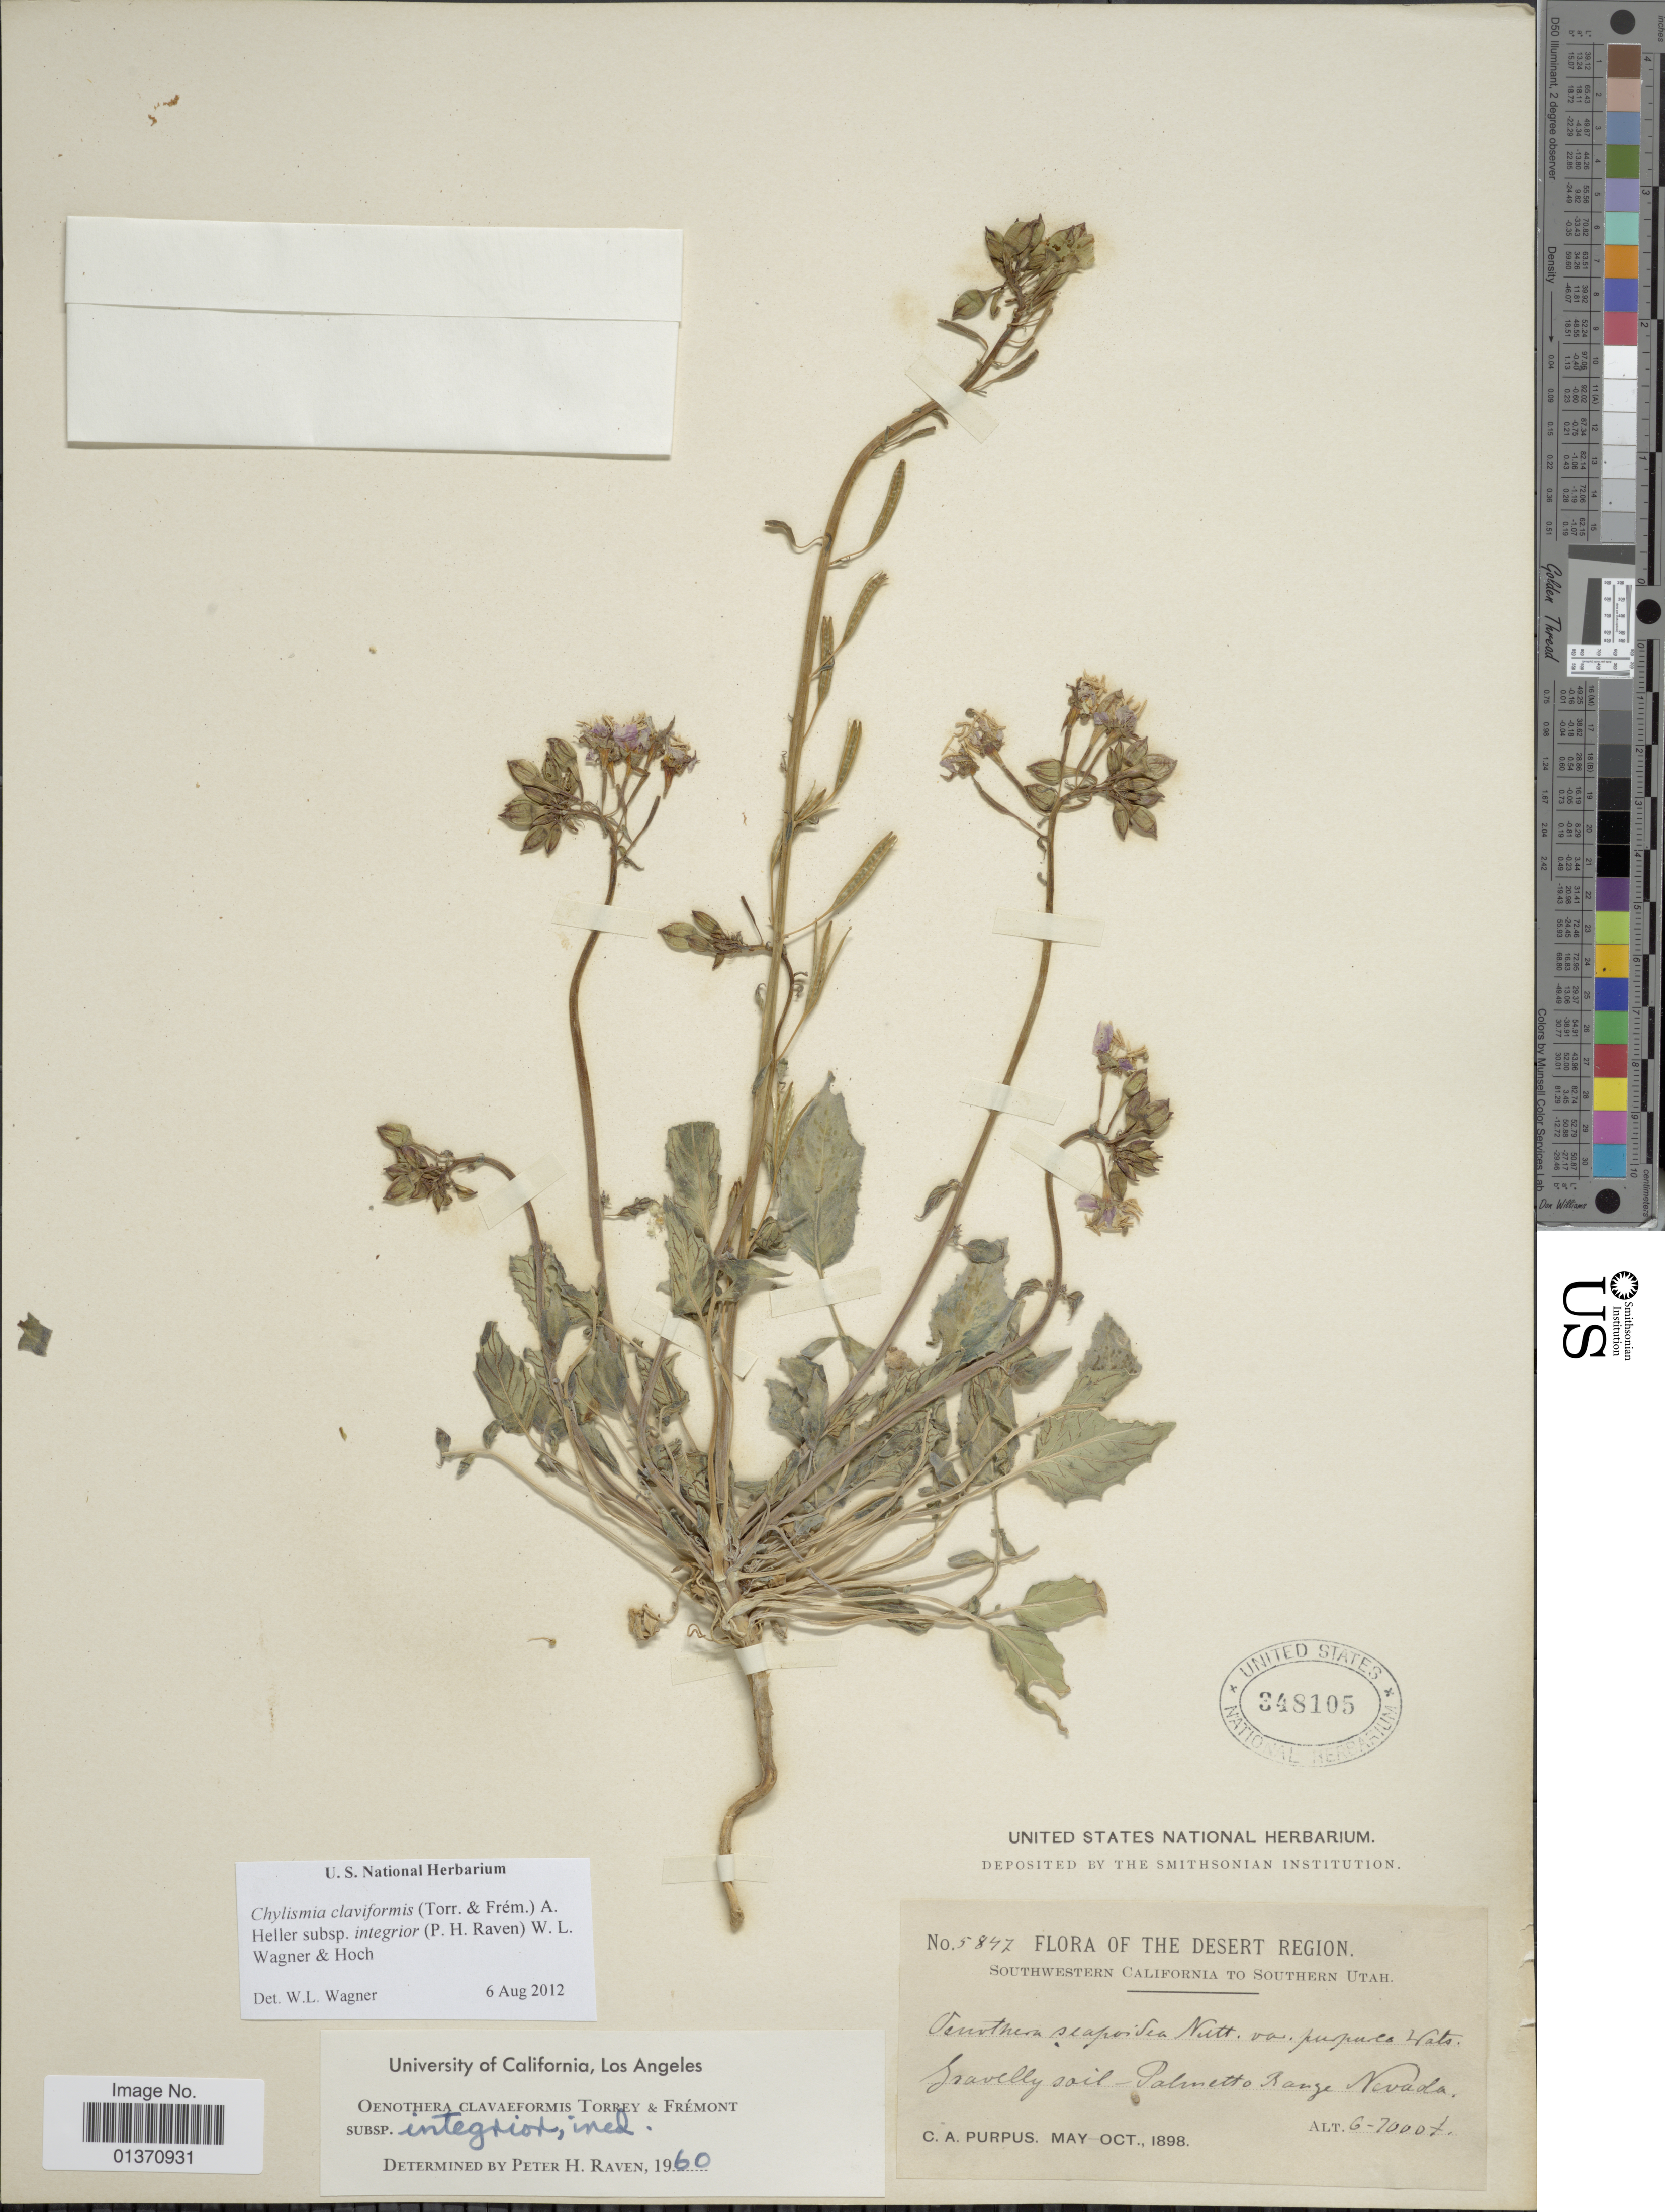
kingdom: Plantae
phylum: Tracheophyta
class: Magnoliopsida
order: Myrtales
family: Onagraceae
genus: Chylismia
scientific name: Chylismia claviformis subsp. integrior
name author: (P.H. Raven) W.L. Wagner & Hoch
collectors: C. A. Purpus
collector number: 5847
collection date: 1898-05/1898-10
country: United States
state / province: Nevada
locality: Desert Region, gravelly soil-Palmetto Range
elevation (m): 1829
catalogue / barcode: US 348105